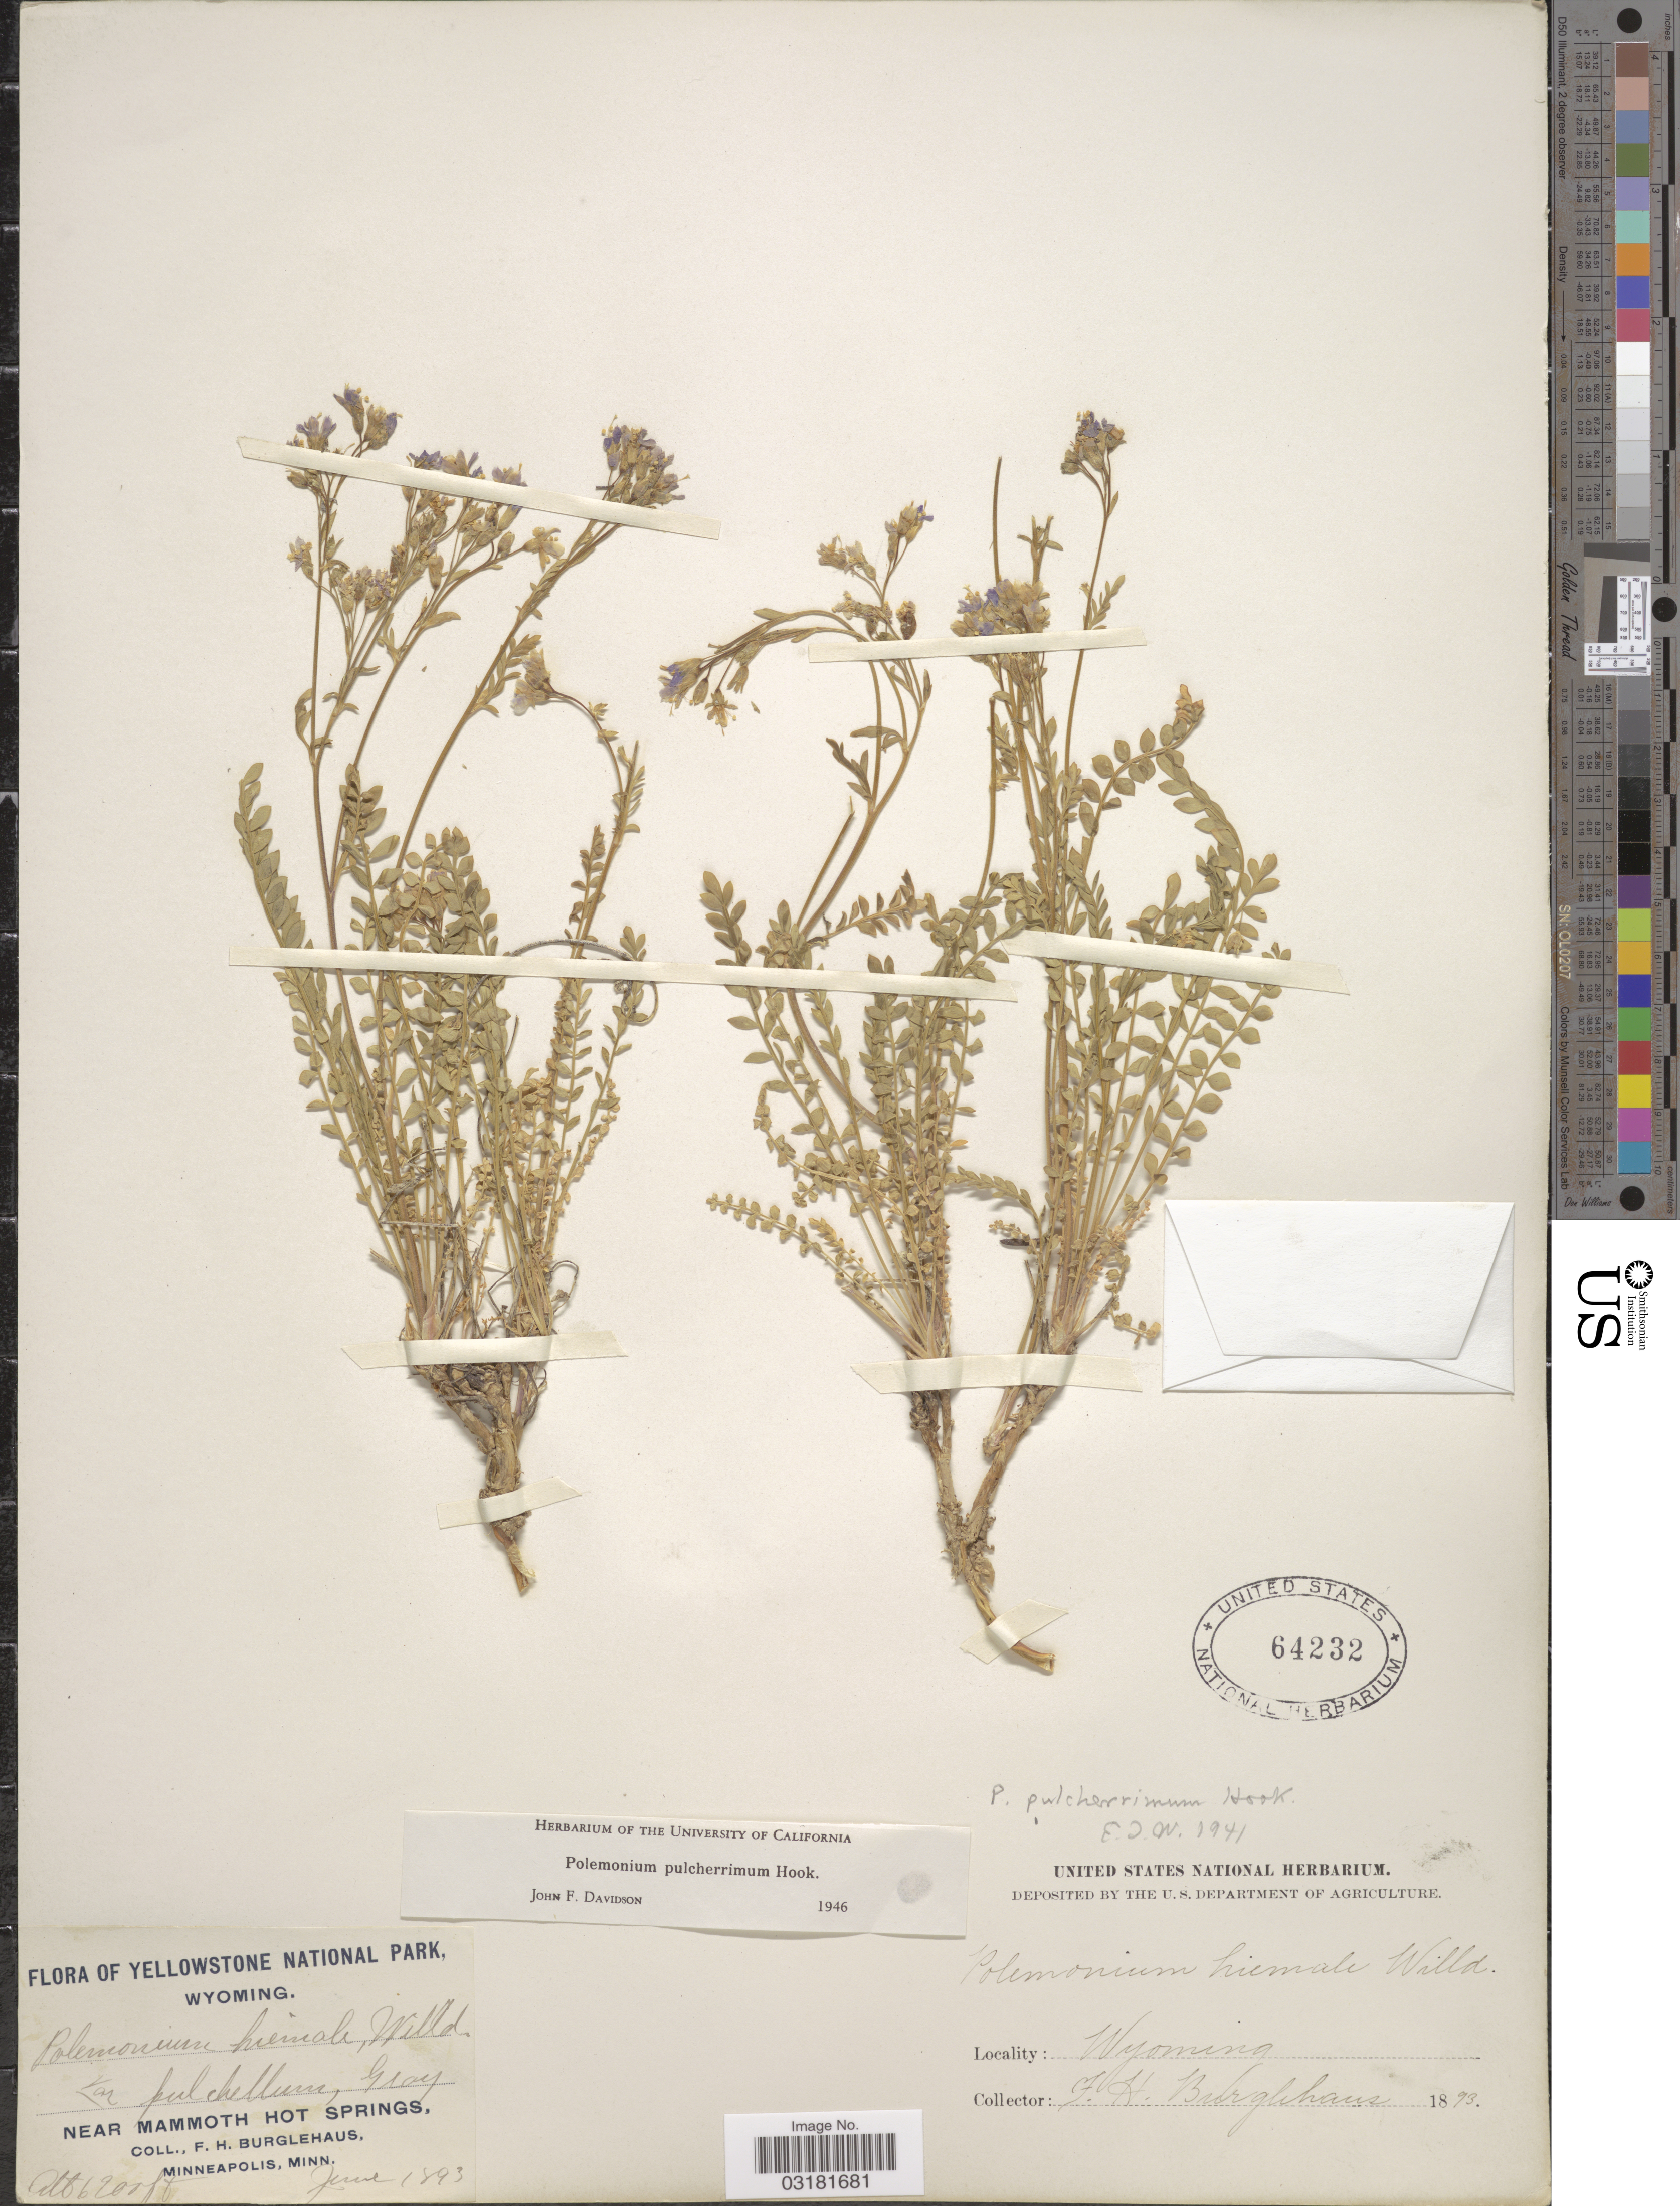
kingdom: Plantae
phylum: Tracheophyta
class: Magnoliopsida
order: Ericales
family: Polemoniaceae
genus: Polemonium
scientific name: Polemonium pulcherrimum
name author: Hook.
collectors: F. Burglehaus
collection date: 1893-06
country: United States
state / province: Wyoming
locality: Yellowstone National Park. Near Mammoth Hot Springs.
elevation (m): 1890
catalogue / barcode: US 64232